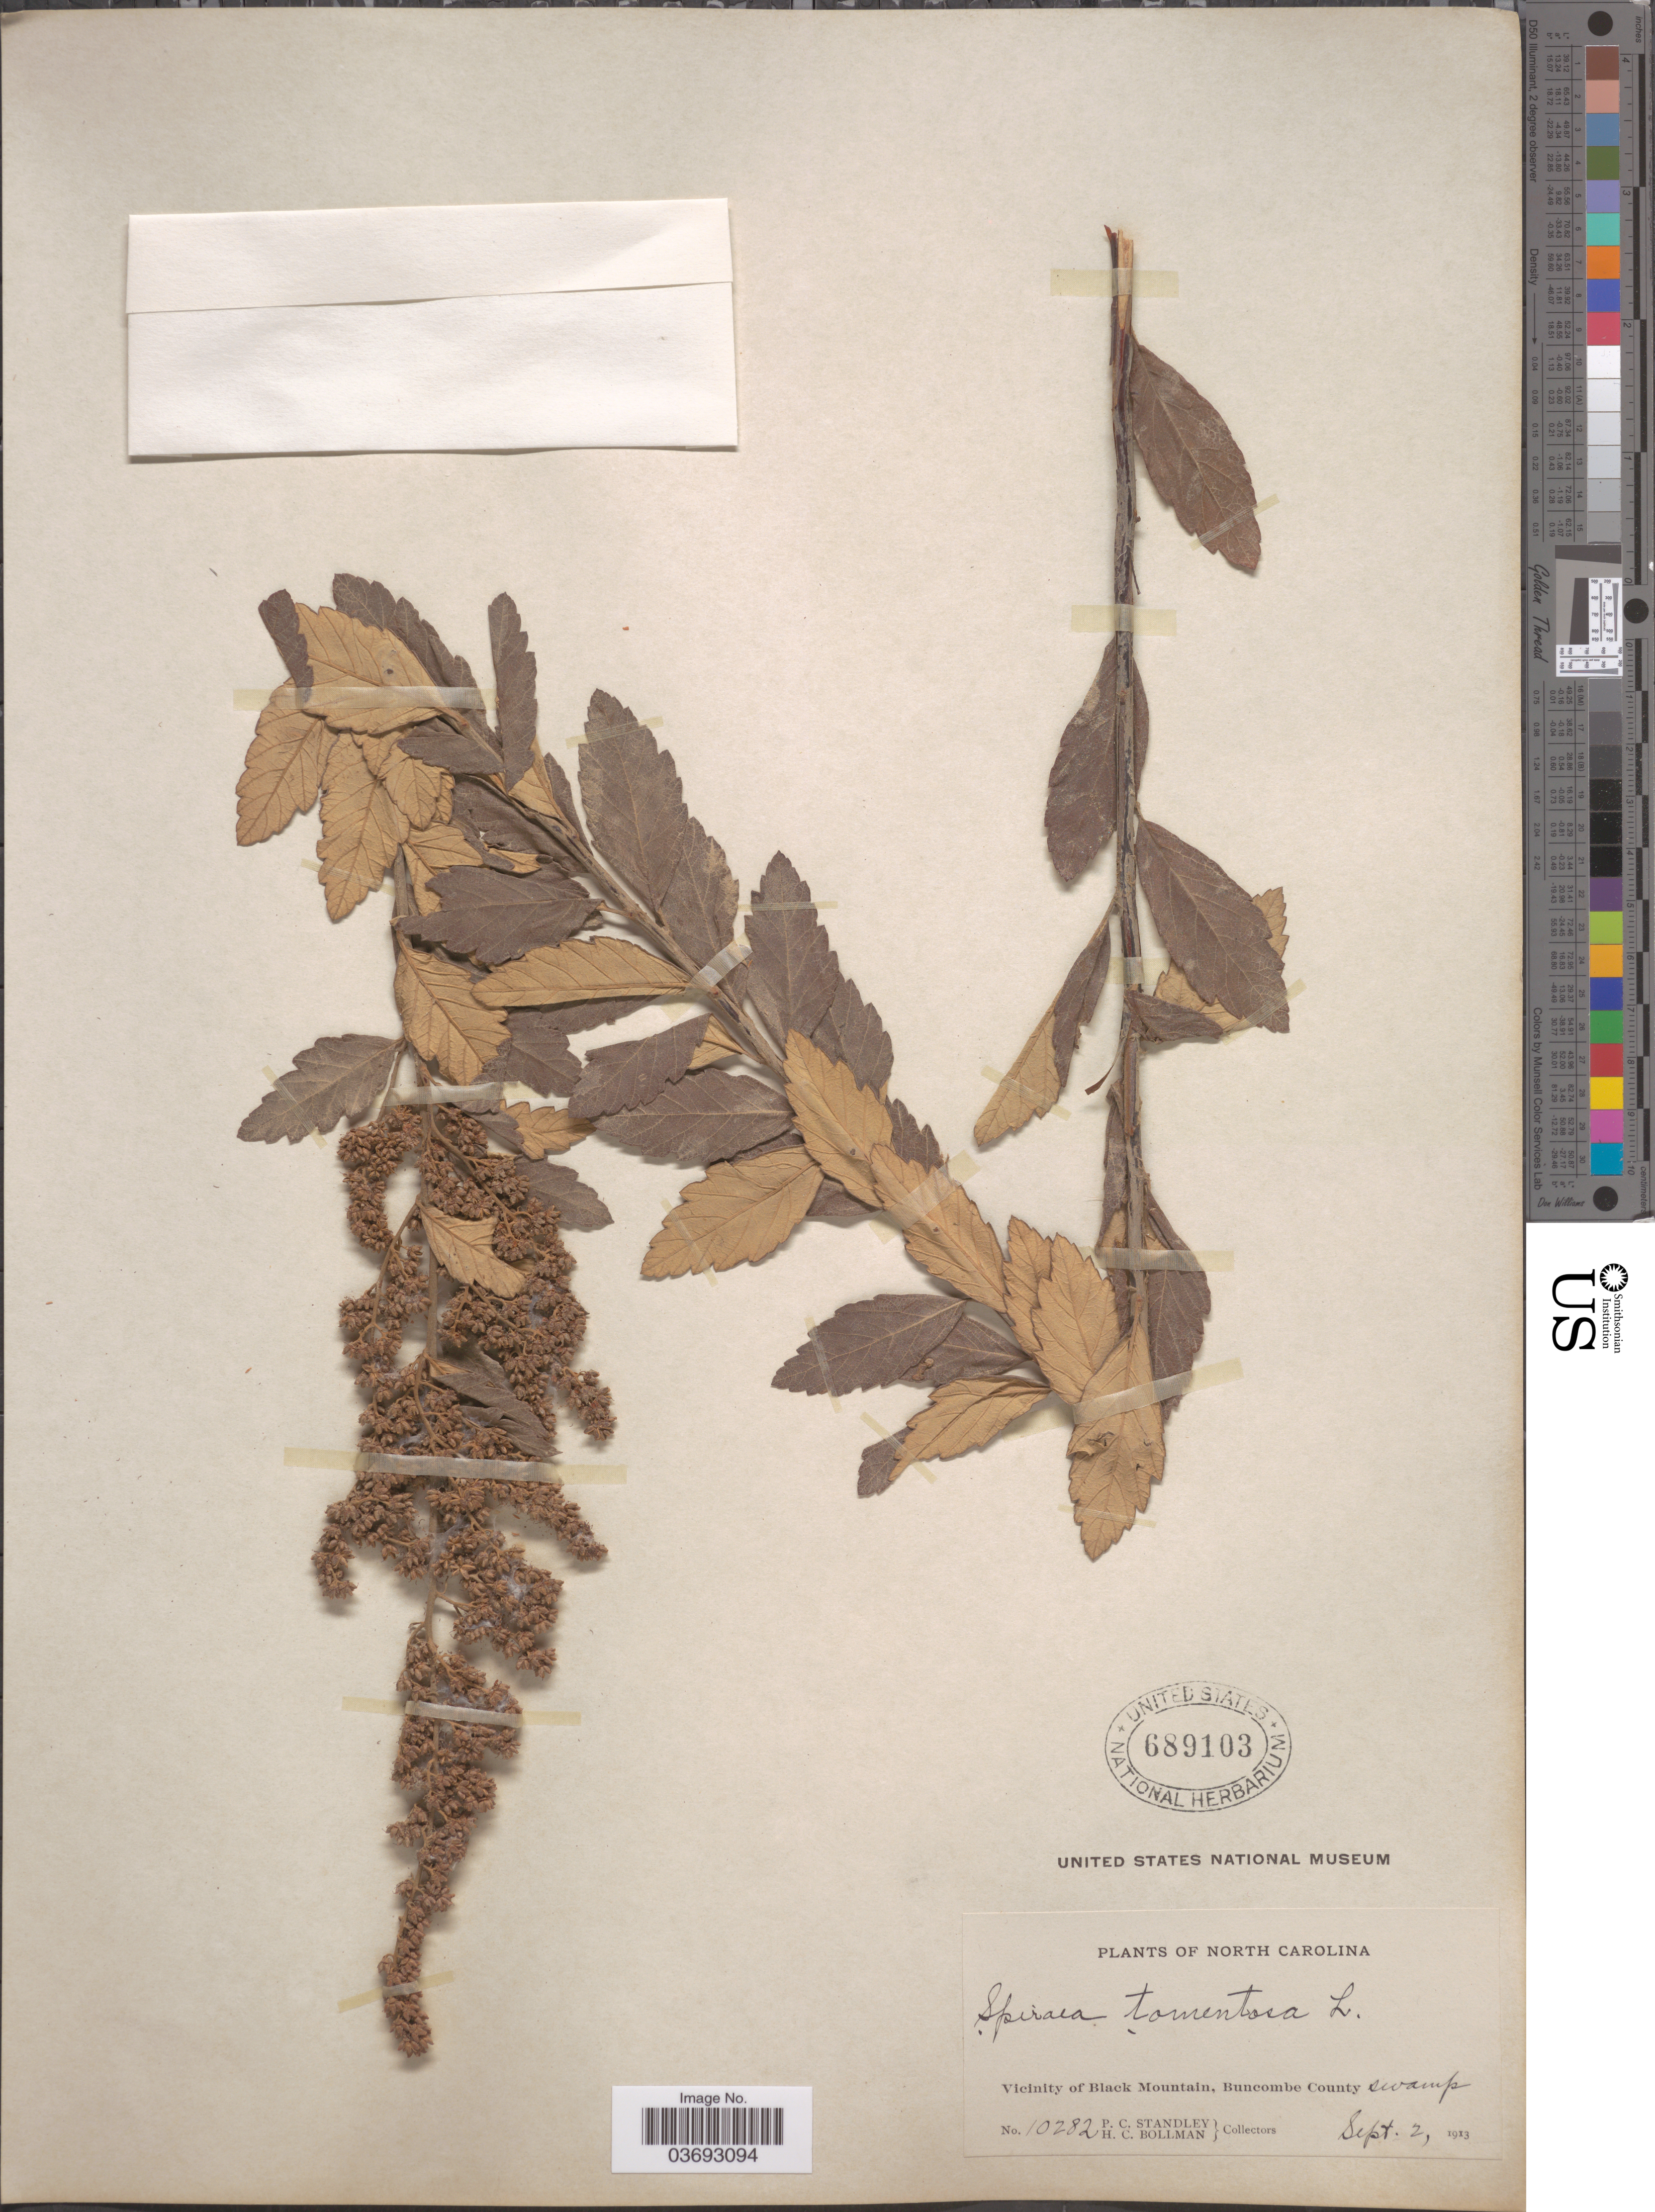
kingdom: Plantae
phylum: Tracheophyta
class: Magnoliopsida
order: Rosales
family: Rosaceae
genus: Spiraea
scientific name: Spiraea tomentosa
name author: L.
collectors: P. C. Standley & H. C. Bollman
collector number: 10282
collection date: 1913-09-02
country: United States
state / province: North Carolina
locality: Vicinity of Black Mountain, Buncombe County swamp.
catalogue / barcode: US 689103